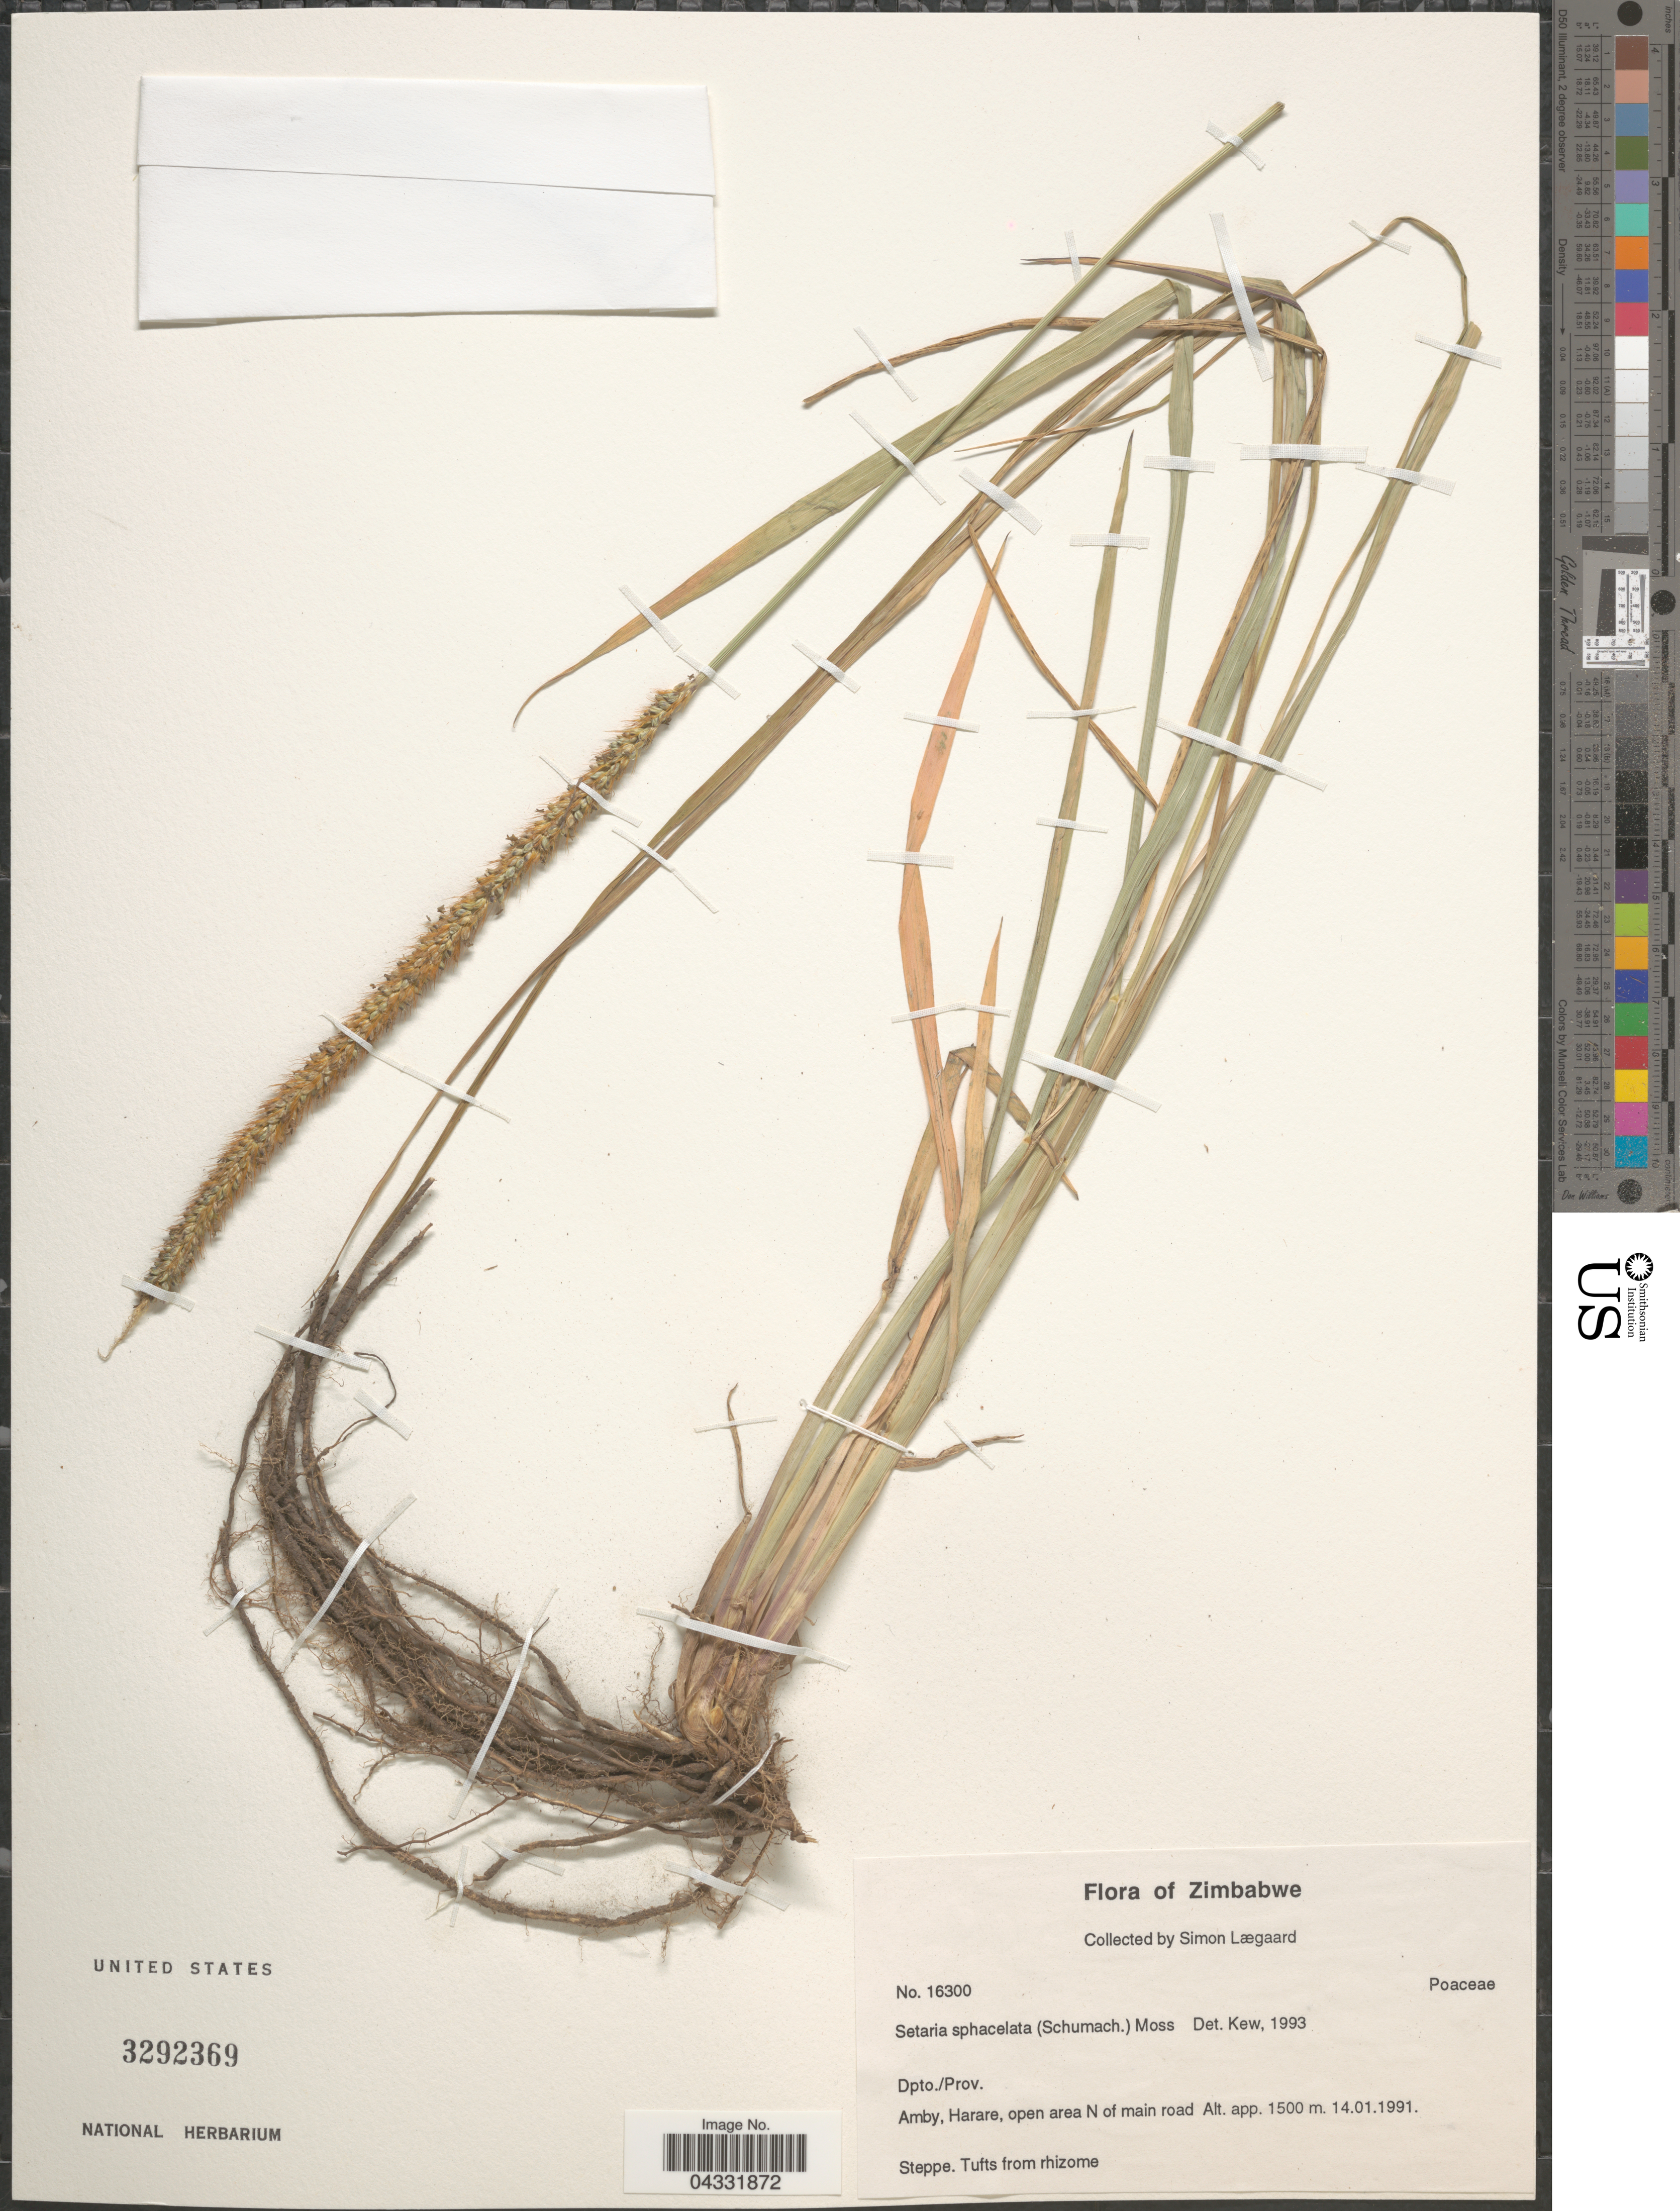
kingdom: Plantae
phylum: Tracheophyta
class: Liliopsida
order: Poales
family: Poaceae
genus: Setaria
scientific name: Setaria sphacelata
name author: (Schumach.) Stapf & Hubb. ex Moss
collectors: S. Lægaard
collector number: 16300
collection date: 1991-01-14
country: Zimbabwe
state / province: Harare (city)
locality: Amby, Harare, open area N of main road.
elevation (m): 1500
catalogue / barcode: US 3292369